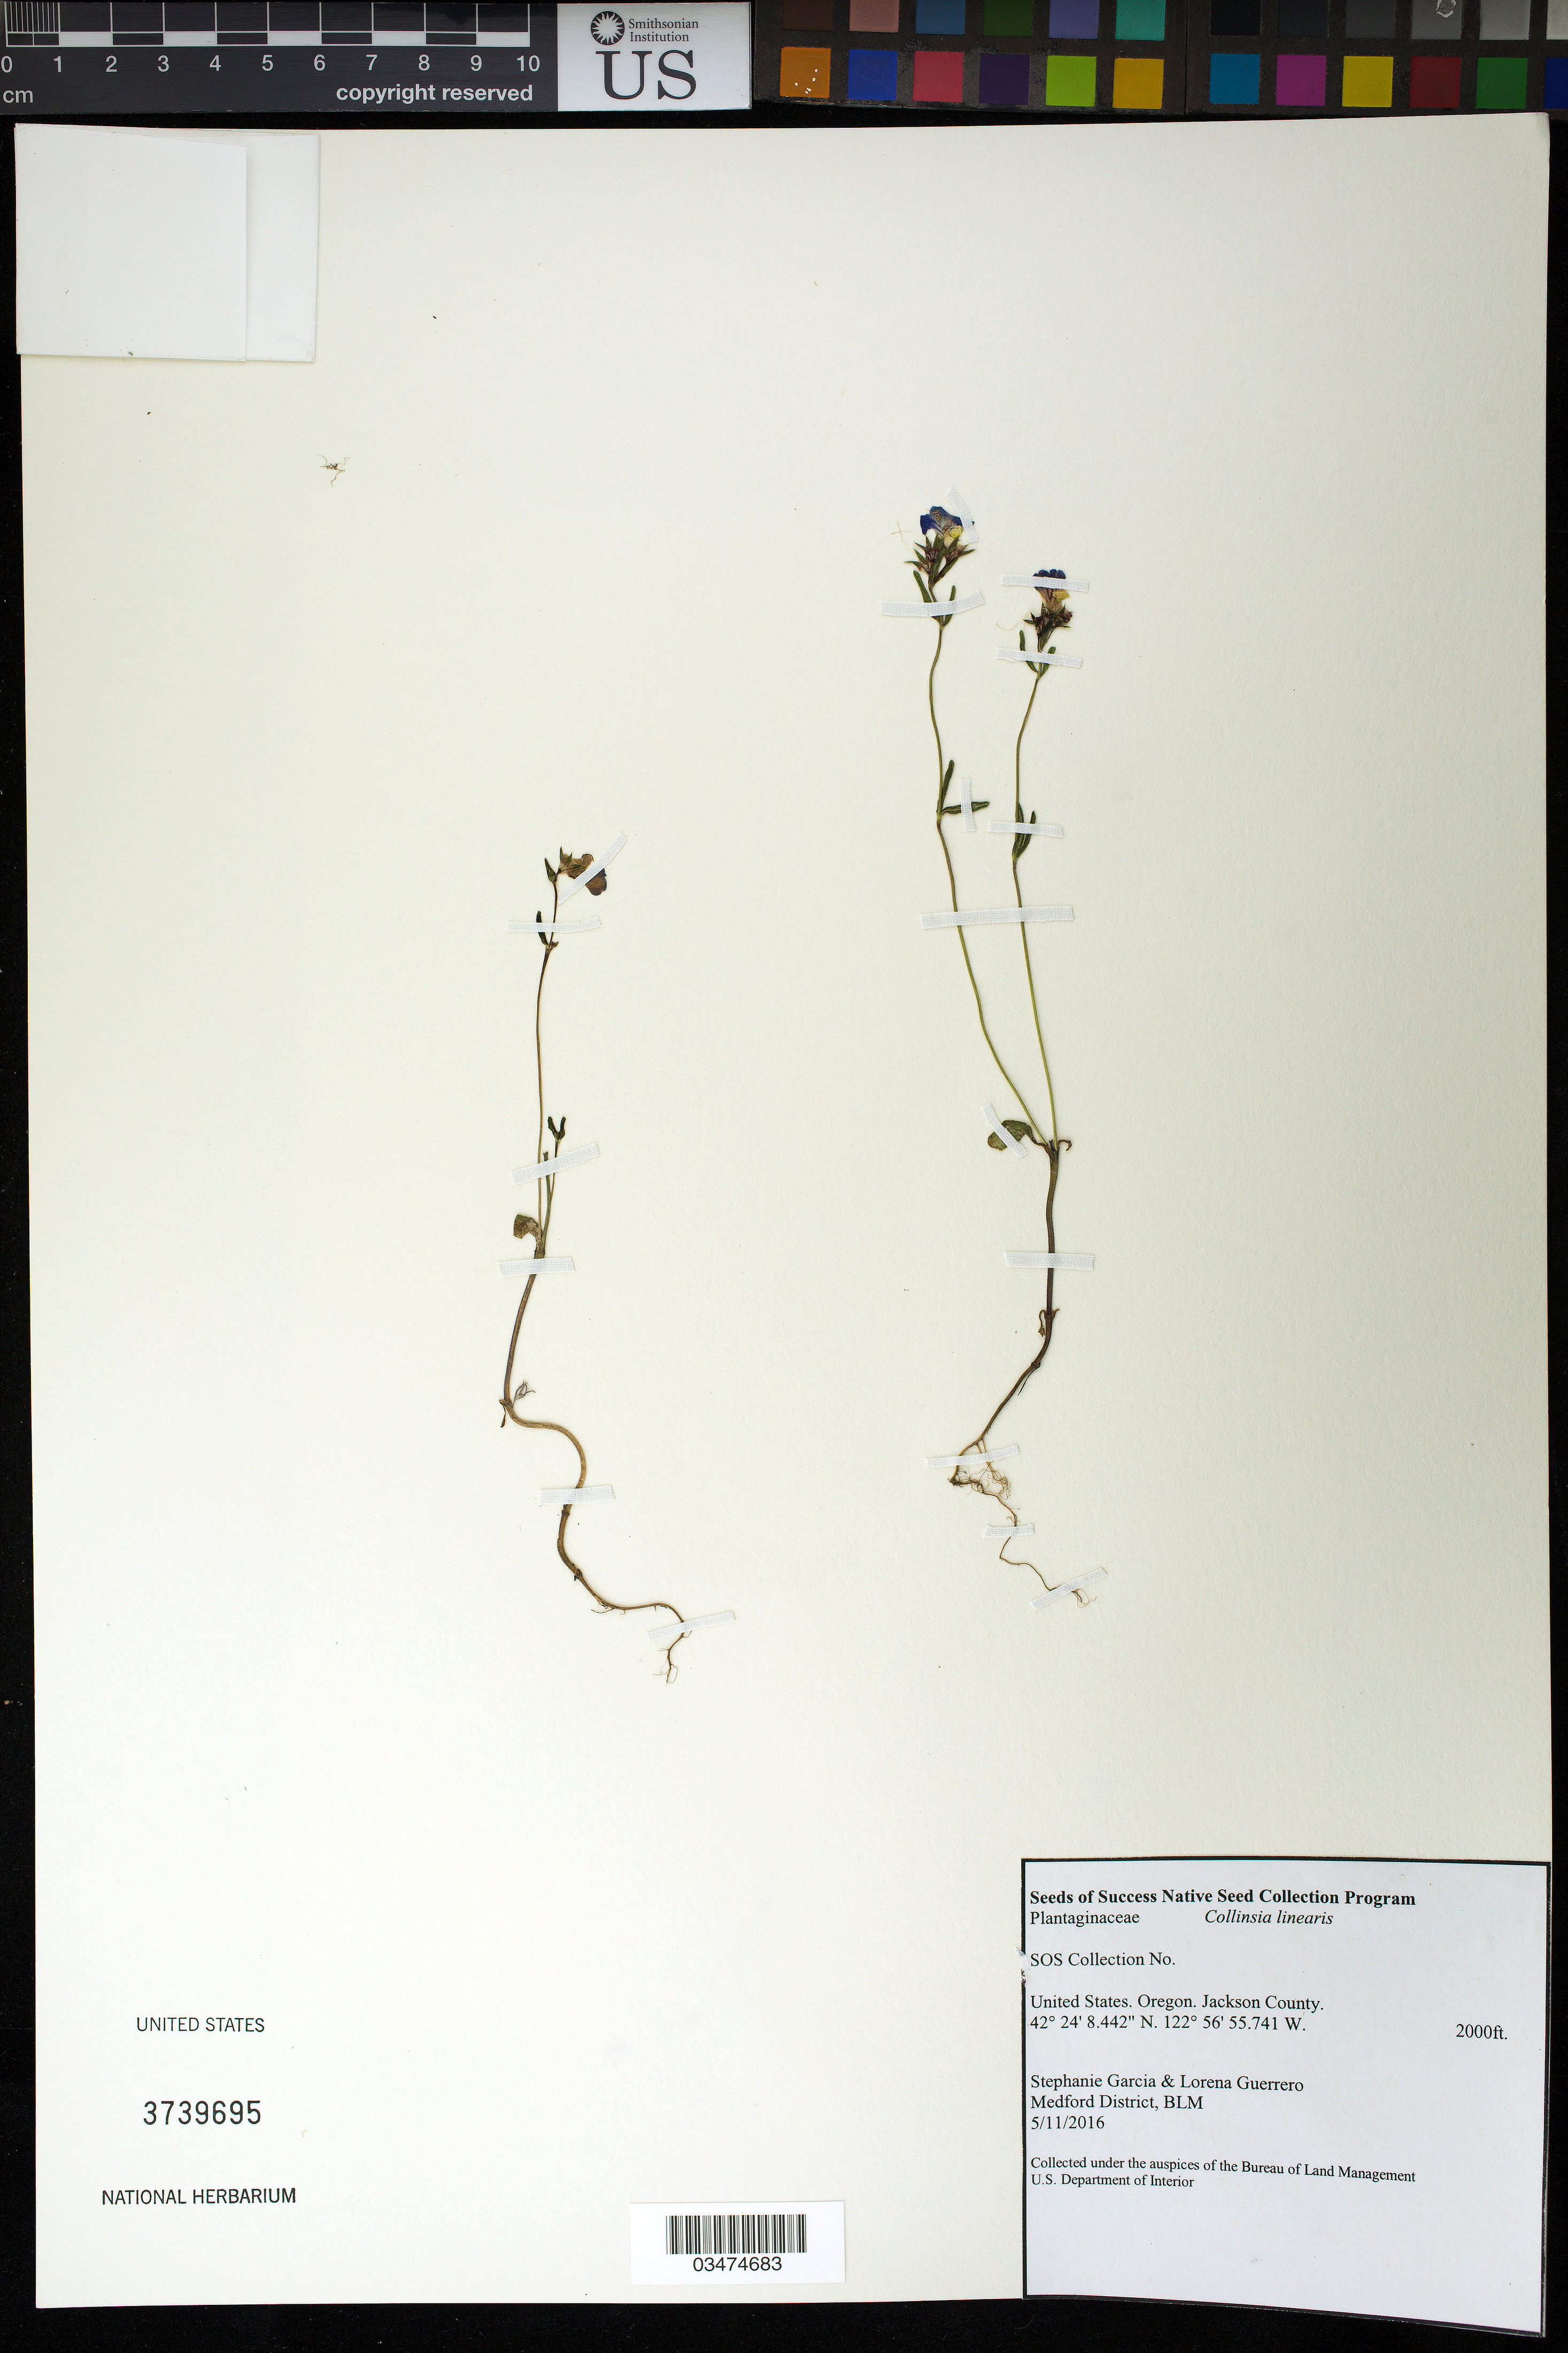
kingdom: Plantae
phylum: Tracheophyta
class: Magnoliopsida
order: Lamiales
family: Plantaginaceae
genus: Collinsia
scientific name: Collinsia linearis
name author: A. Gray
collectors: S. Garcia & Guerrero, L.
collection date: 2016-05-11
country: United States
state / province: Oregon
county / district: Jackson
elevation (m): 610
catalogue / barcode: US 3739695